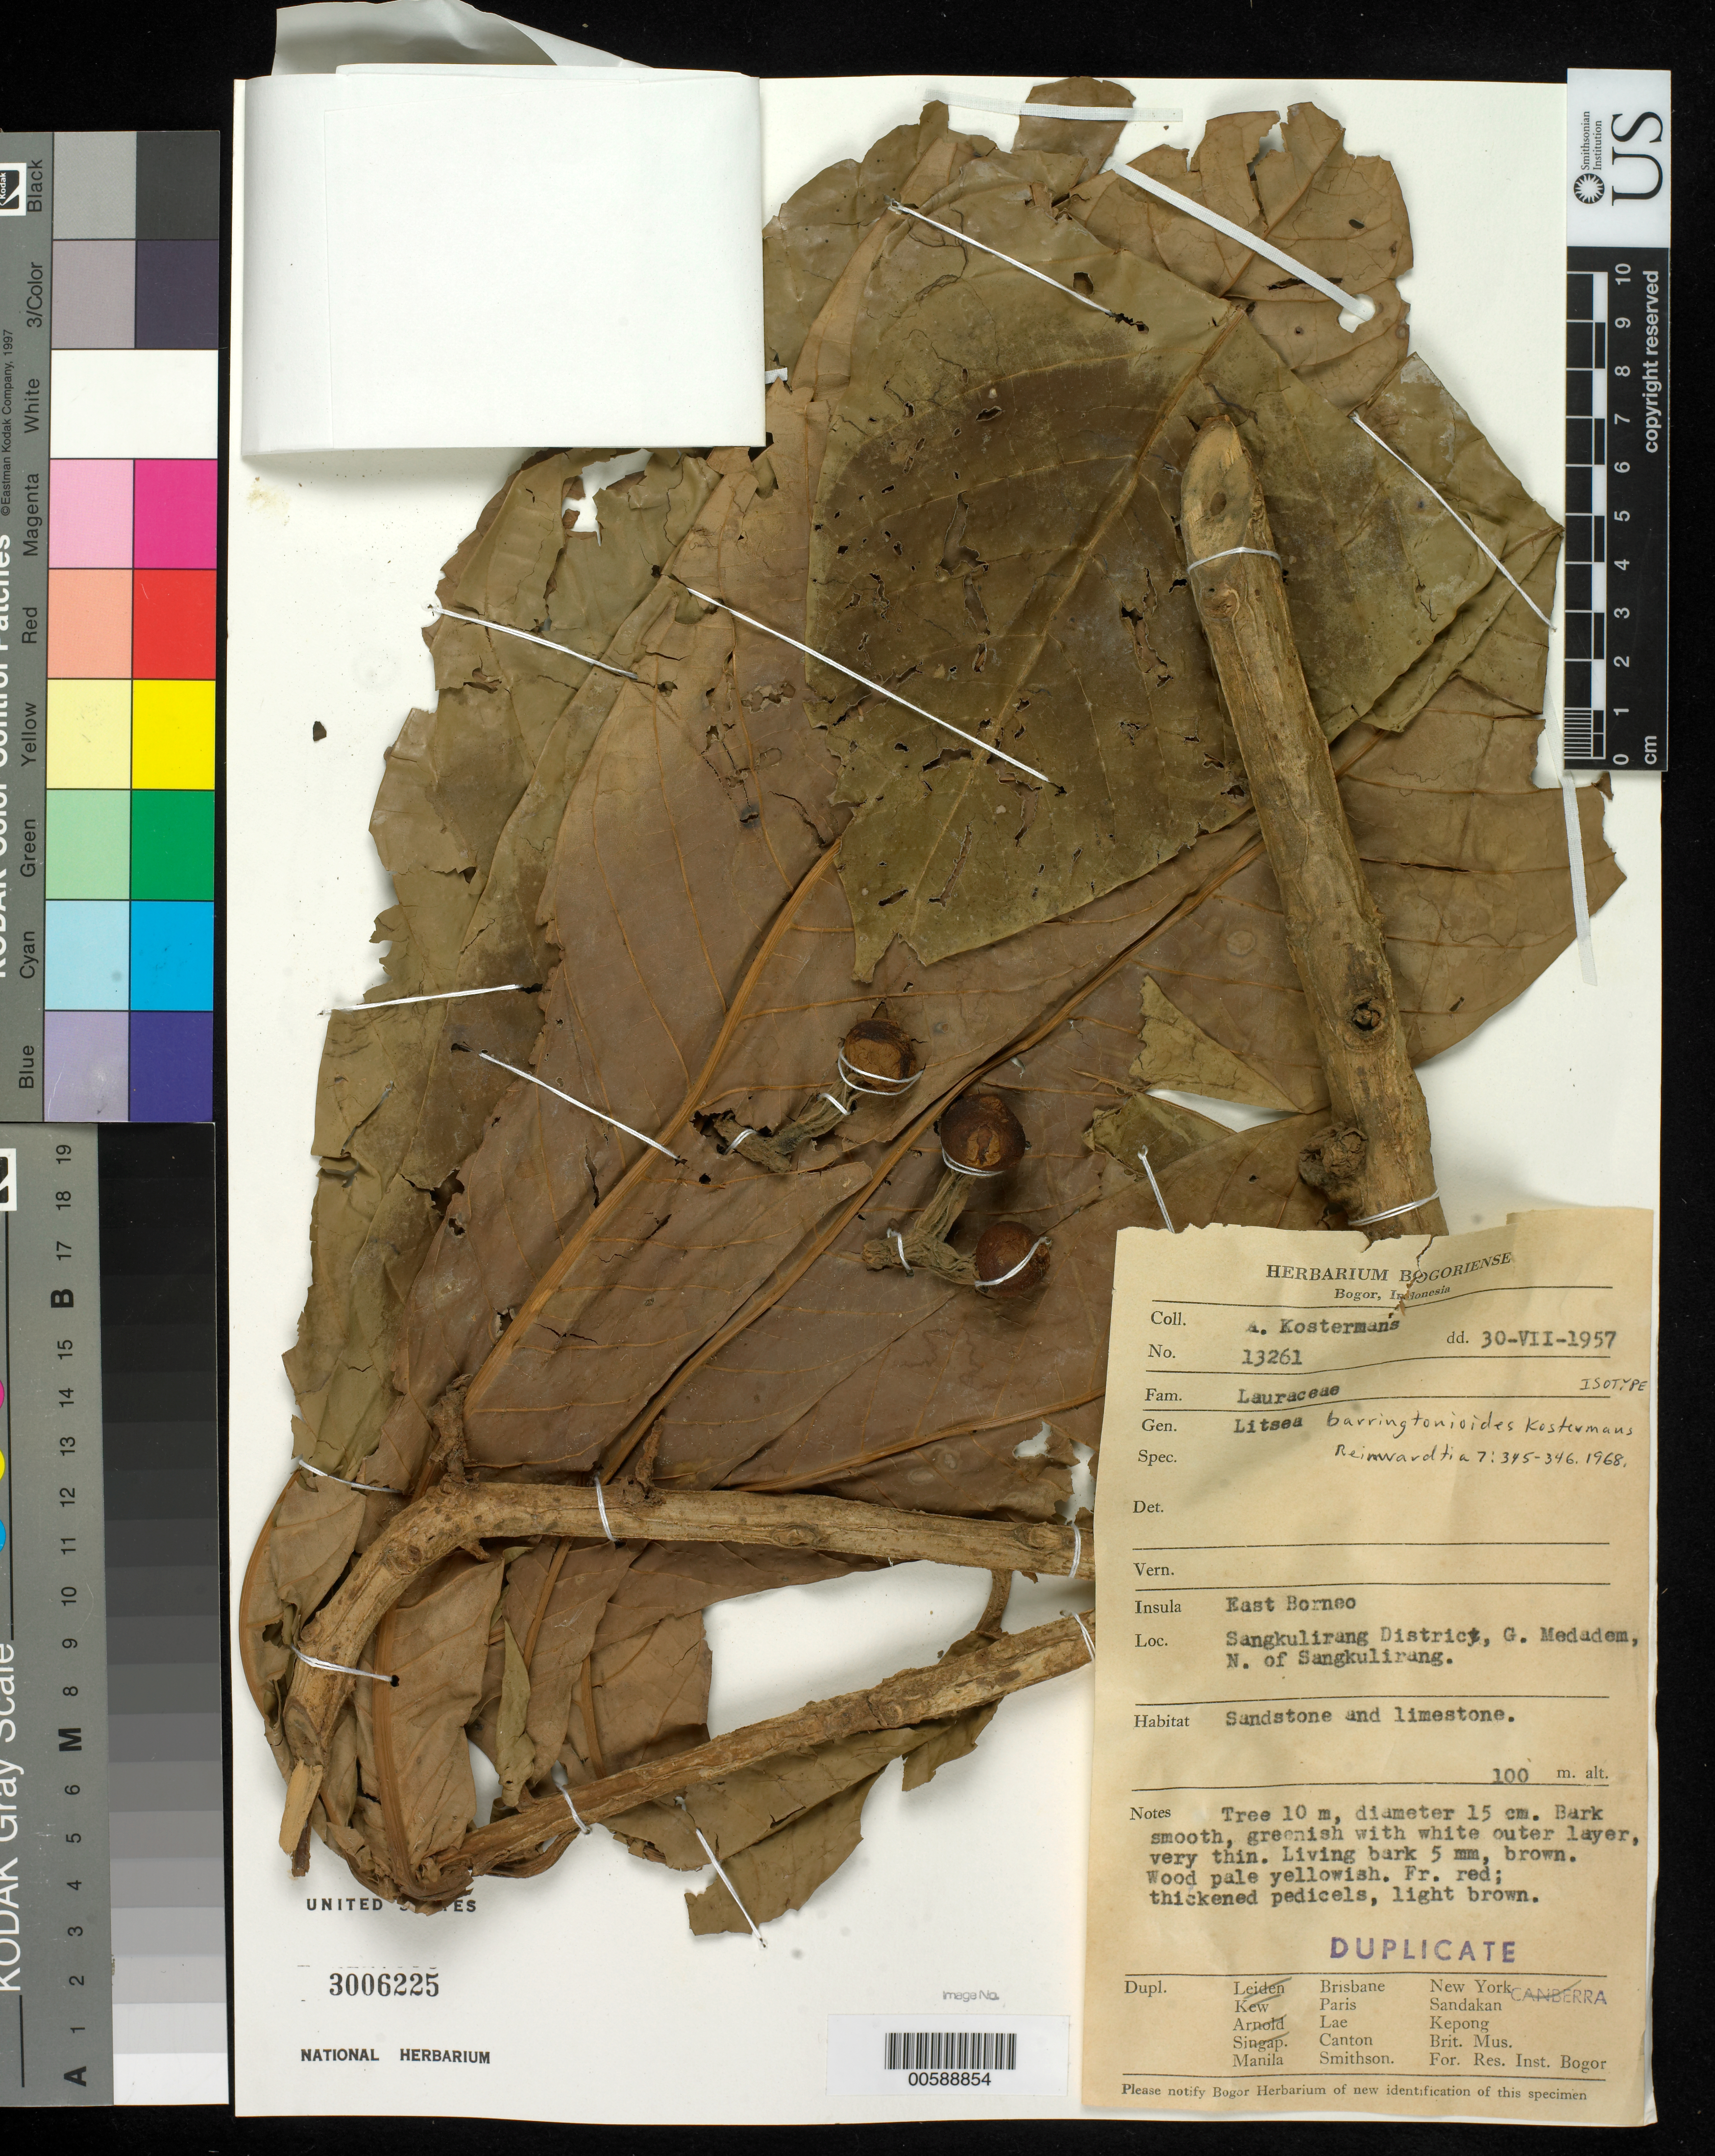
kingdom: Plantae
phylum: Tracheophyta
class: Magnoliopsida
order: Laurales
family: Lauraceae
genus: Litsea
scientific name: Litsea barringtonioides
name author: Kosterm.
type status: Isotype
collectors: A. J. G. Kostermans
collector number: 13261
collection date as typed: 30 Jul 1957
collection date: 1957-07-30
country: Indonesia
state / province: Kalimantan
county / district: Kalimantan Timur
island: Borneo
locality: East Borneo, Sangkulirang Dist., G. Medadem, N of Sangkulirang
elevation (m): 100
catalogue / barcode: US 3006225